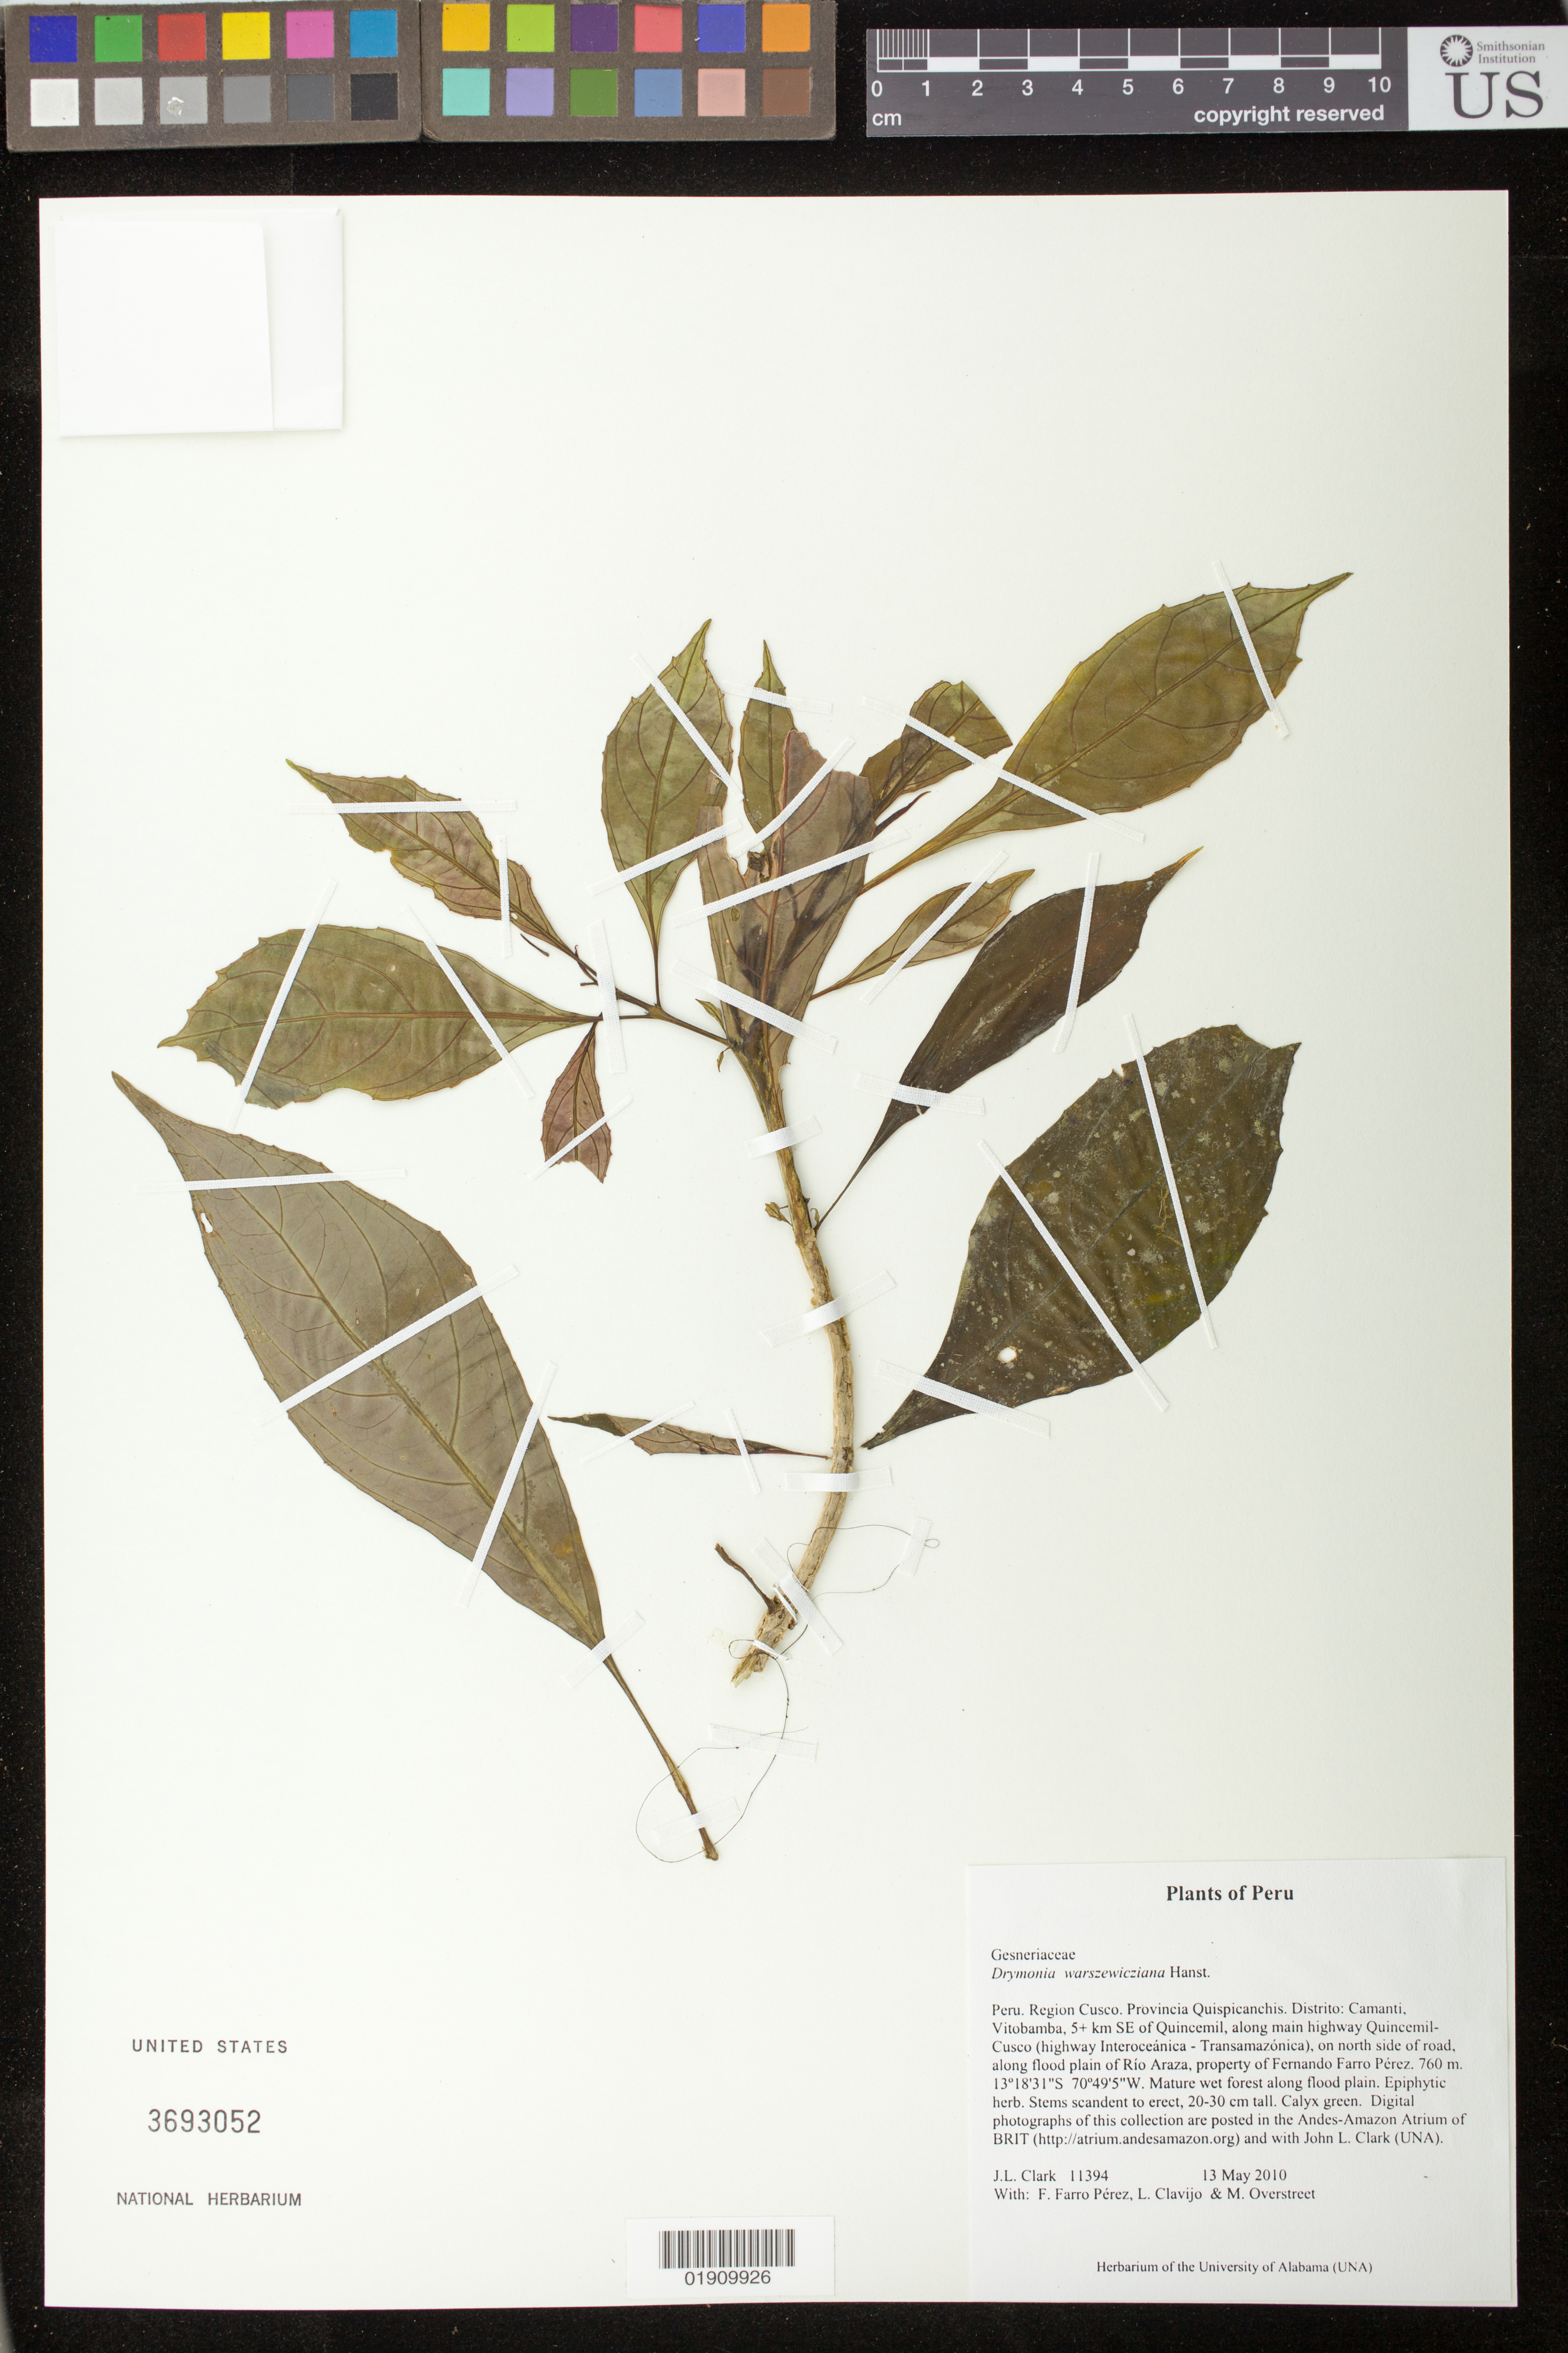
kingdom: Plantae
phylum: Tracheophyta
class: Magnoliopsida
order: Lamiales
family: Gesneriaceae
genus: Drymonia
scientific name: Drymonia warszewicziana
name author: Hanst.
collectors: J. L. Clark, F. Perez, L. Clavijo & M. Overstreet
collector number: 11394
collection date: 2010-05-13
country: Peru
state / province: Cusco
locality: Provincia Quispicanchis: Distrito: Camanti, Vitobamba, 5+ km SE of Quincemil, along main highway Quincemil-Cusco (highway Interoceanica - Transamazonica), on north side of road, along flood plain of Rio Araza, property of Fernando Farro Perez.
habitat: Mature wet forest along flood plain.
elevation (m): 760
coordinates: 13 18 31 S, 70 49 5 W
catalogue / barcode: US 3693052